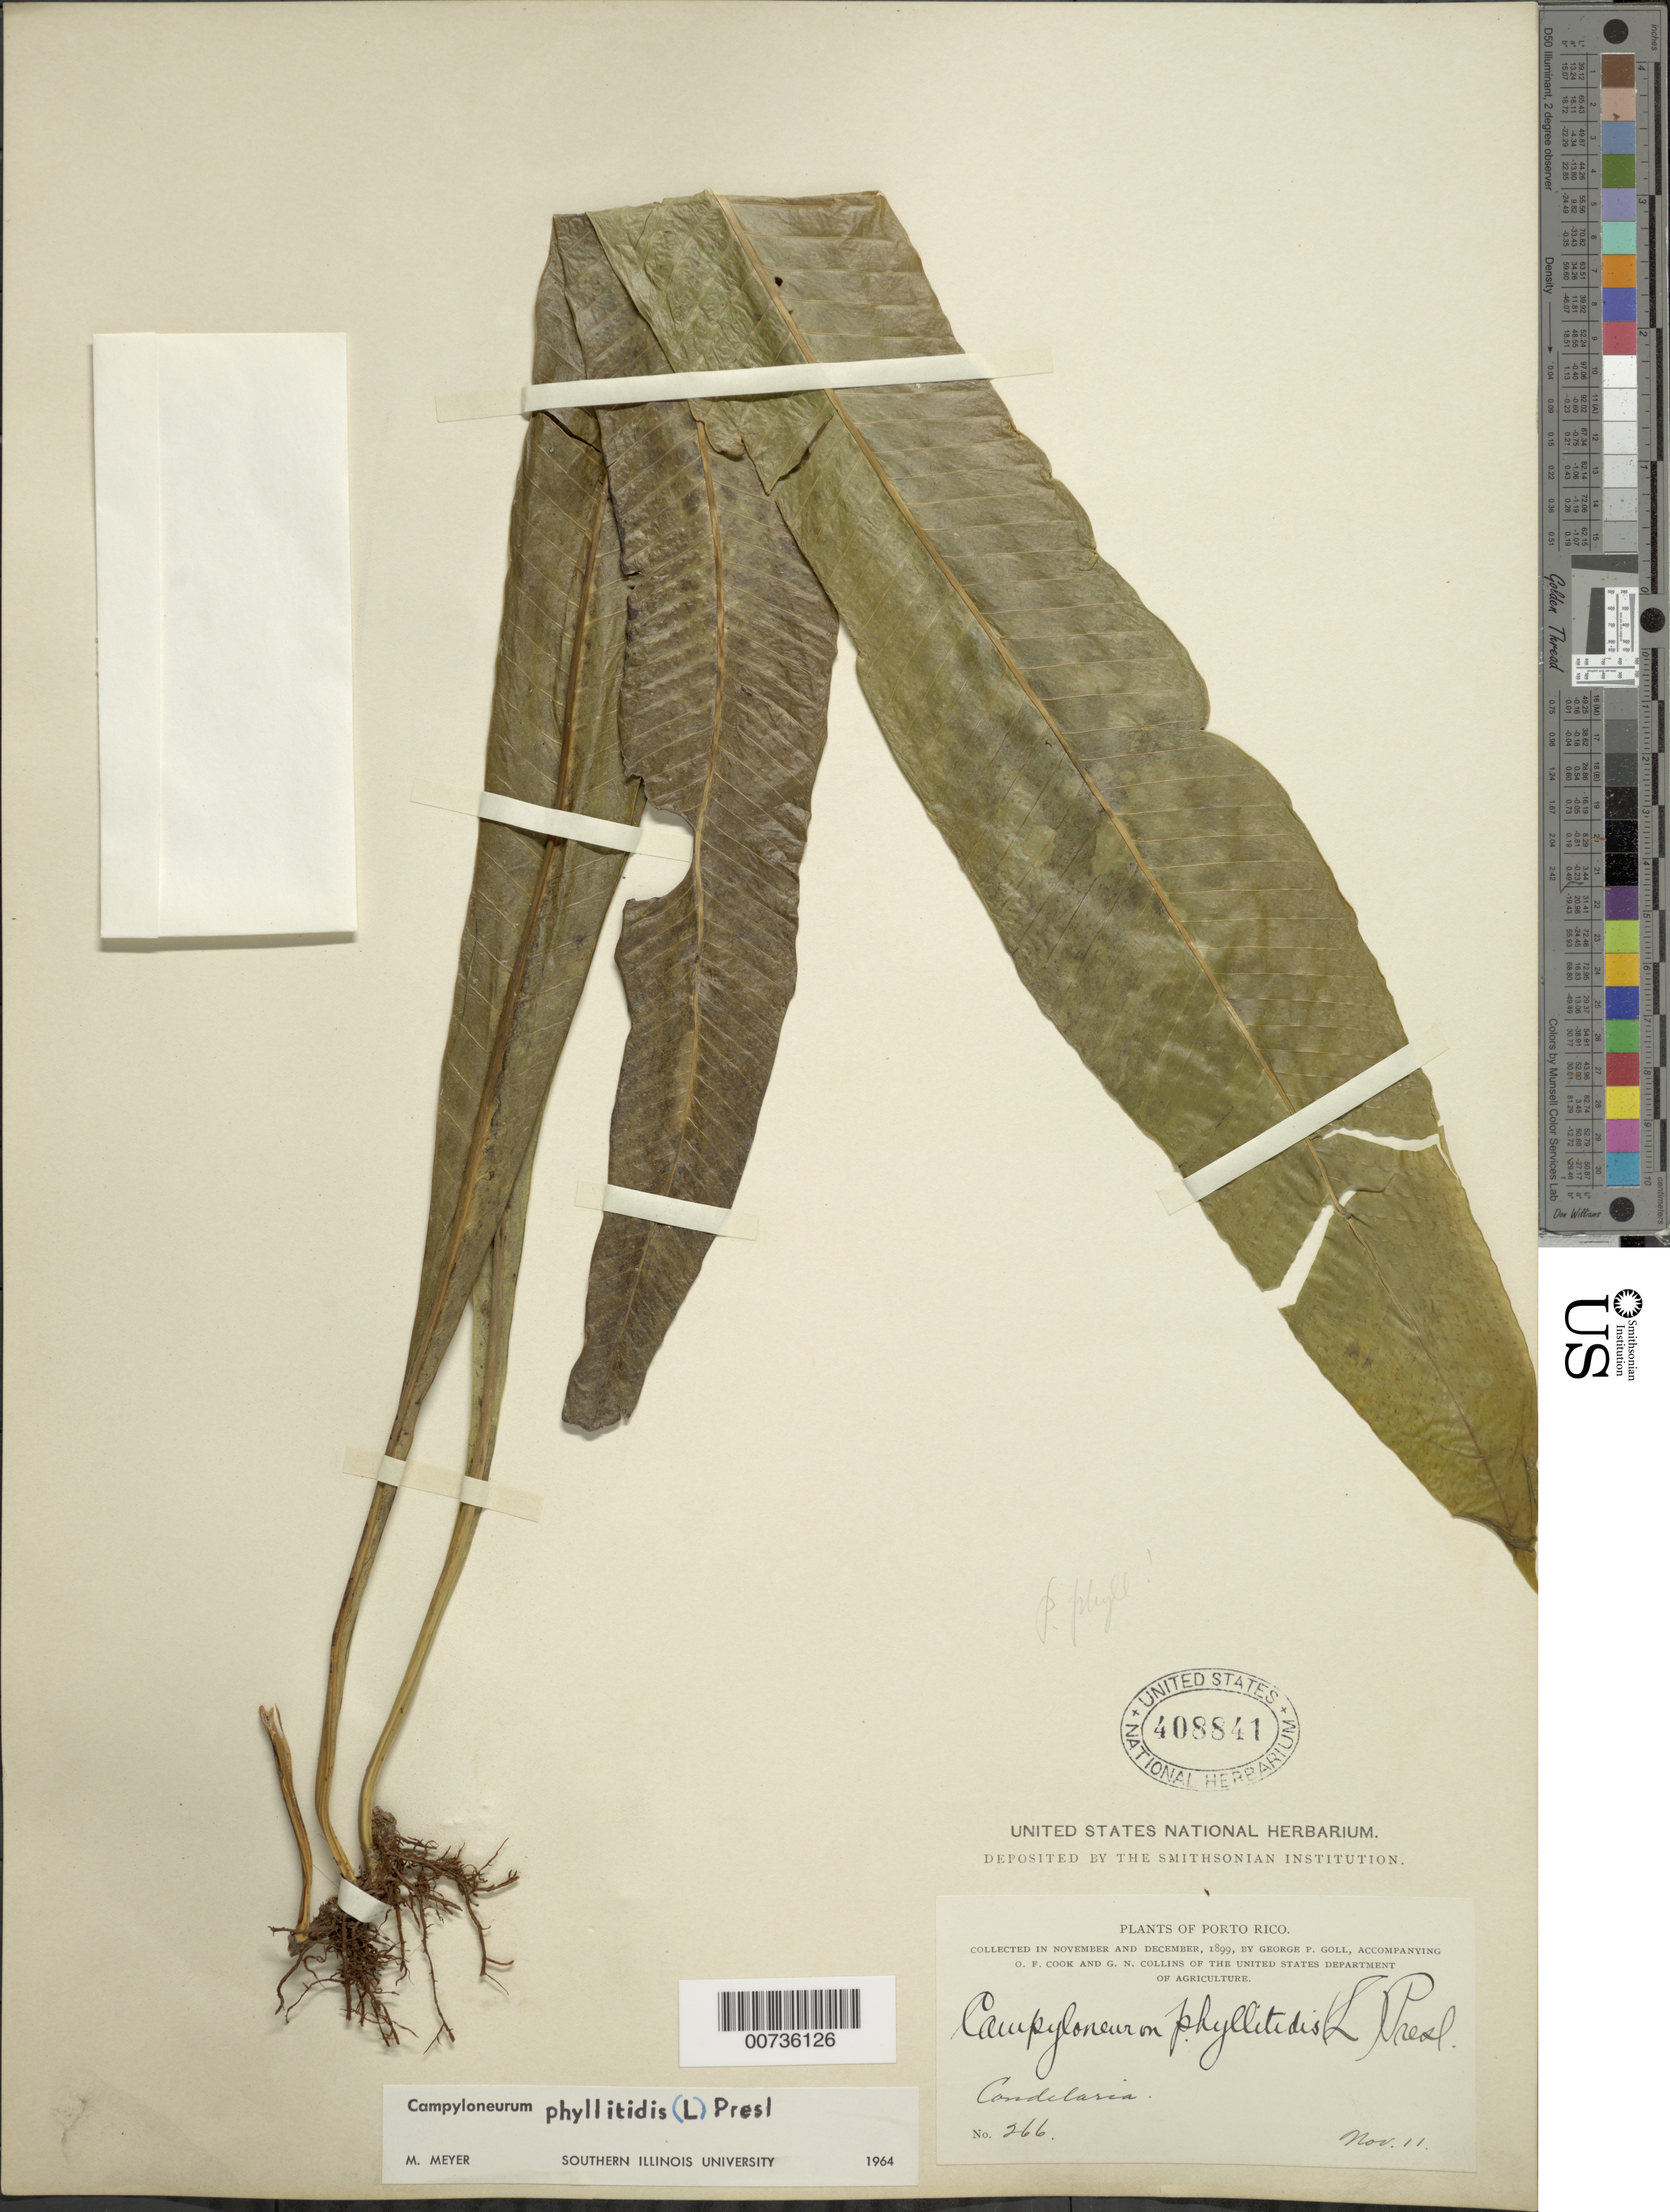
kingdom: Plantae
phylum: Tracheophyta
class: Polypodiopsida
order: Polypodiales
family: Polypodiaceae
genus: Campyloneurum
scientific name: Campyloneurum phyllitidis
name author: (L.) C. Presl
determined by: Meyer, M.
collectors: G. Goll, O. F. Cook & G. N. Collins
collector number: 266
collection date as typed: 11 Nov 1899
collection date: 1899-11-11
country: Puerto Rico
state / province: Toa Baja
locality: Candelaria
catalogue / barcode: US 408841